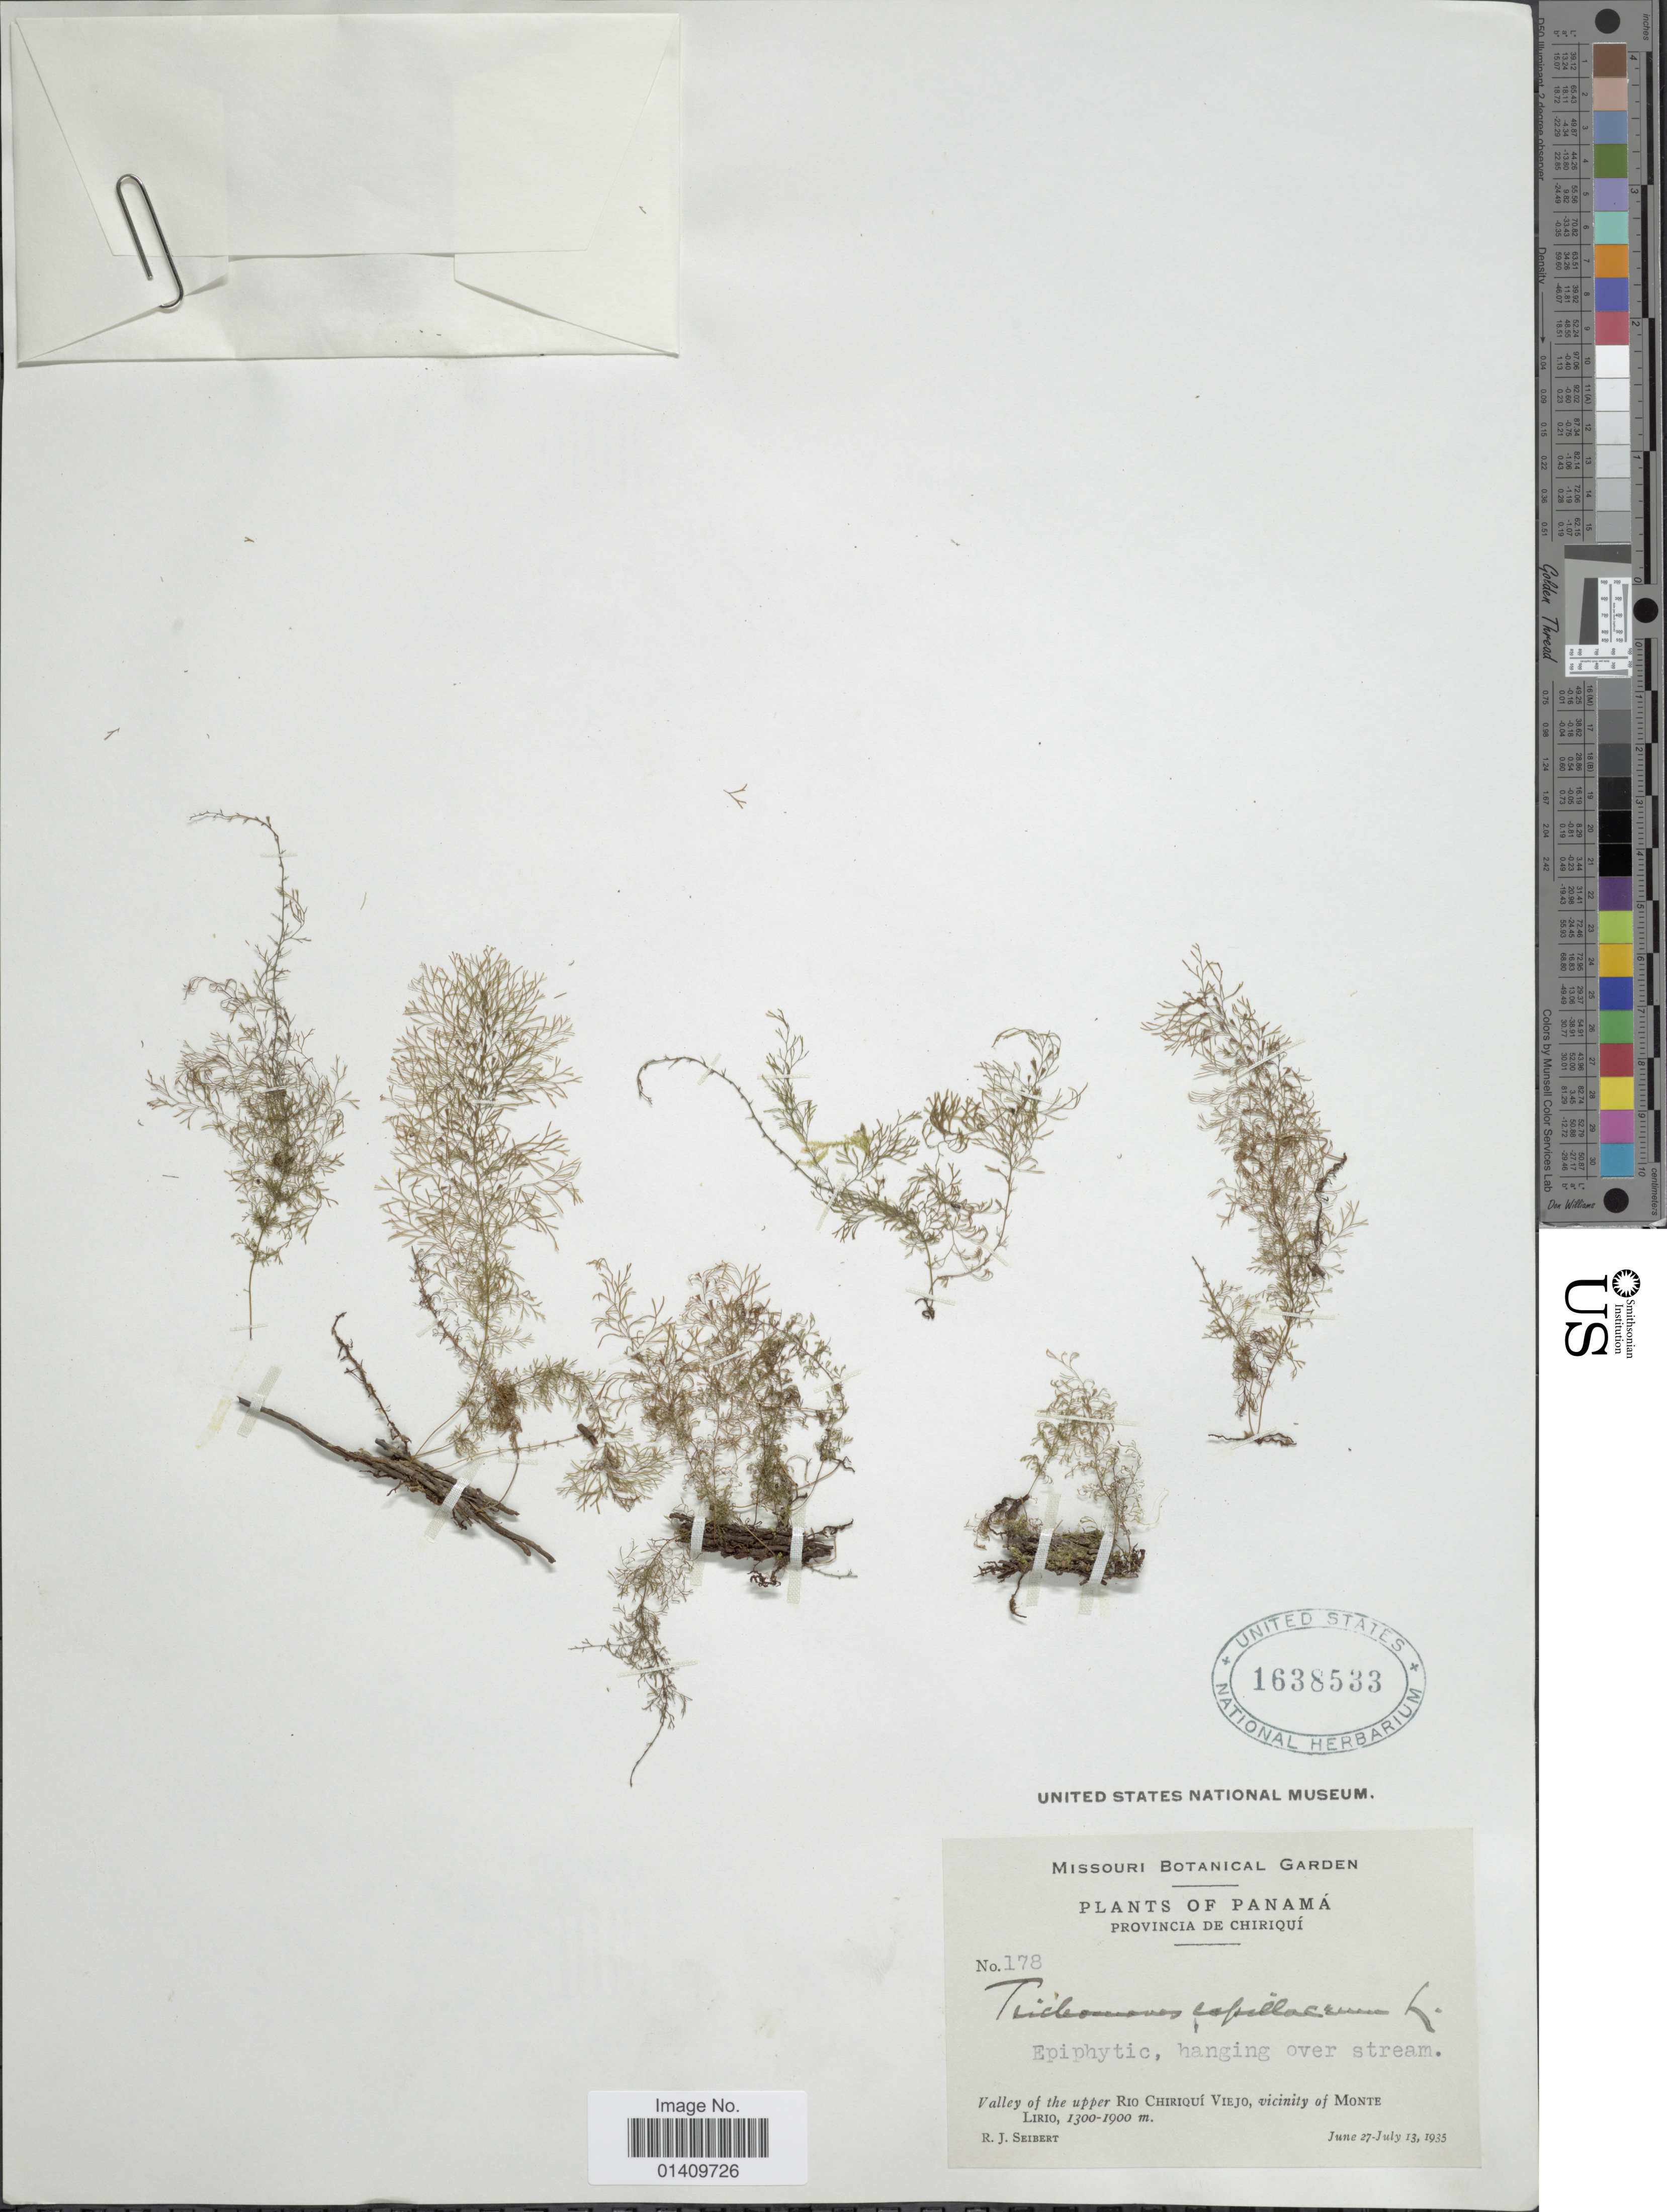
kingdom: Plantae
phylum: Tracheophyta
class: Polypodiopsida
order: Hymenophyllales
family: Hymenophyllaceae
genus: Polyphlebium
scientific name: Polyphlebium capillaceum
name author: (L.) Ebihara & Dubuisson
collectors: R. J. Seibert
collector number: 178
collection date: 1935-06-27/1935-07-13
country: Panama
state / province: Chiriqui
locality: Provincia de Chiriqui valley of the upper Rio Chiriqui Viejo vicinity of Monte Lirio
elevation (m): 1300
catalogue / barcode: US 1638533